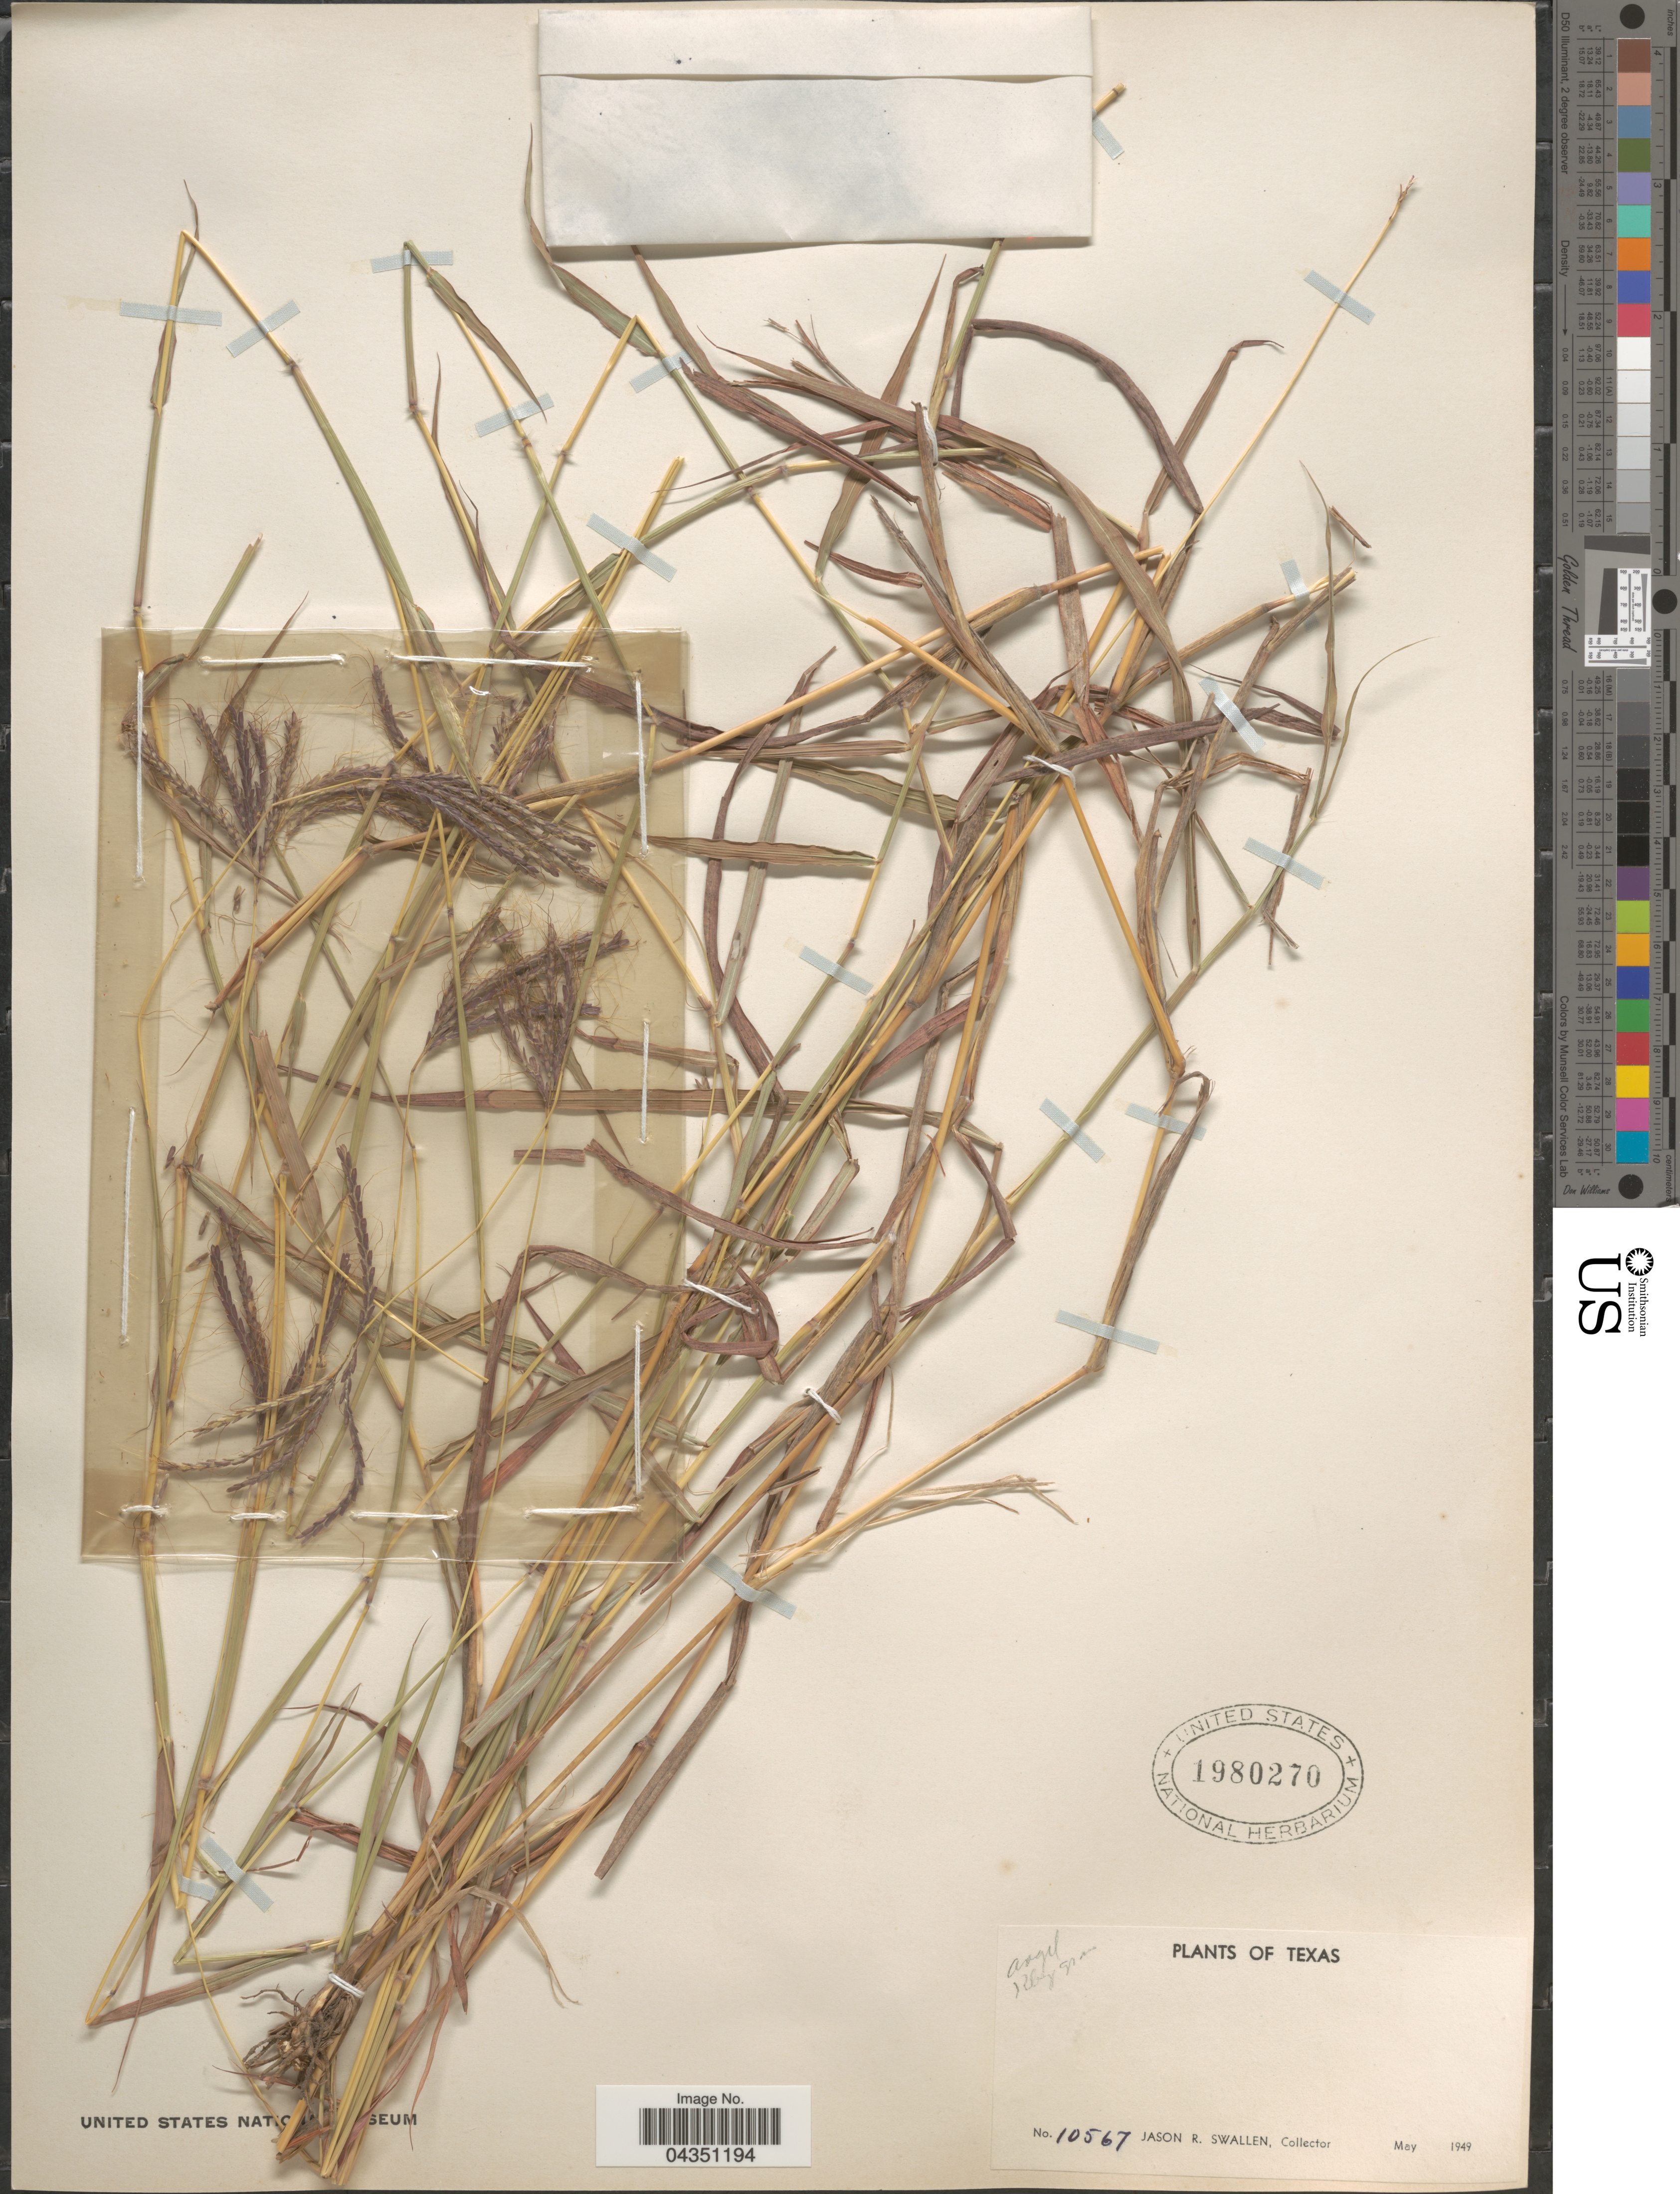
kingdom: Plantae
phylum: Tracheophyta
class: Liliopsida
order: Poales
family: Poaceae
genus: Dichanthium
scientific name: Dichanthium annulatum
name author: (Forssk.) Stapf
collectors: J. R. Swallen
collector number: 10567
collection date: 1949-05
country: United States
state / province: Texas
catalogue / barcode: US 1980270